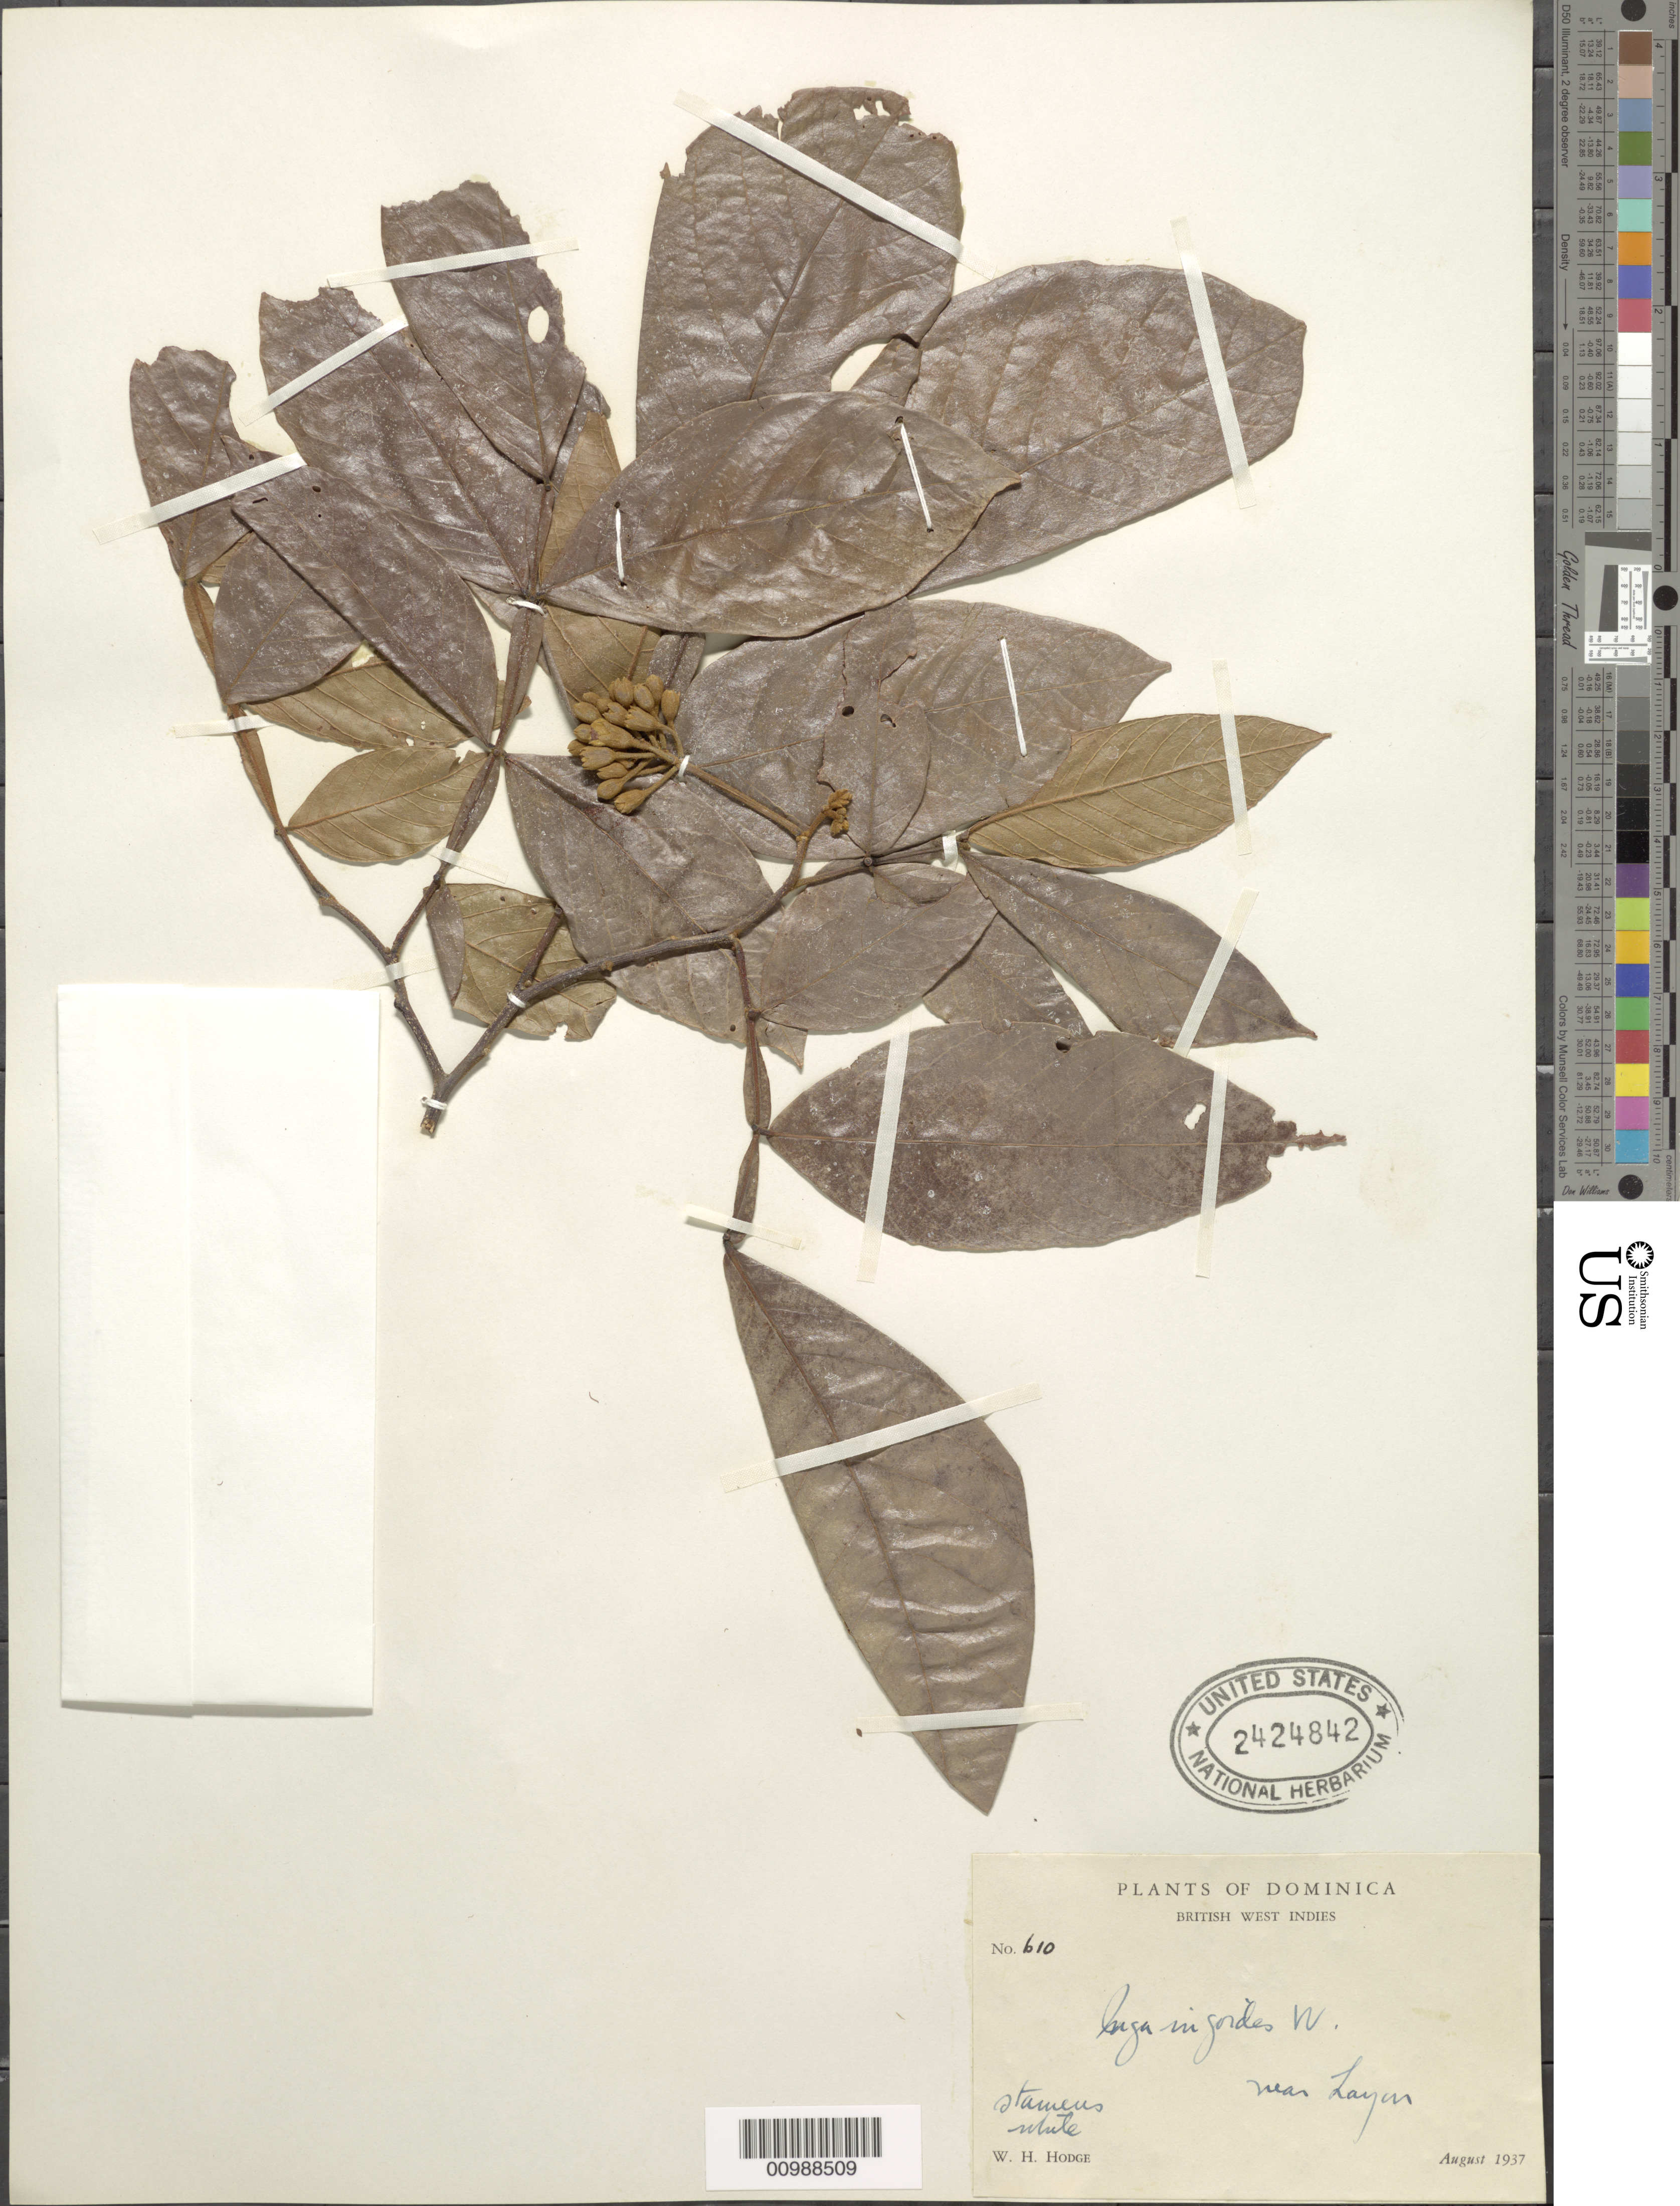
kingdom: Plantae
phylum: Tracheophyta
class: Magnoliopsida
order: Fabales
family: Fabaceae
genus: Inga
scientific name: Inga ingoides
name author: (Rich.) Willd.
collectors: W. Hodge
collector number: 610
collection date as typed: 01 Aug 1937 to31 Aug 1937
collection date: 1937-08-01/1937-08-31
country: Dominica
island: Dominica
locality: Near Layon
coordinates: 0 N, 0 E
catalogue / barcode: US 2424842